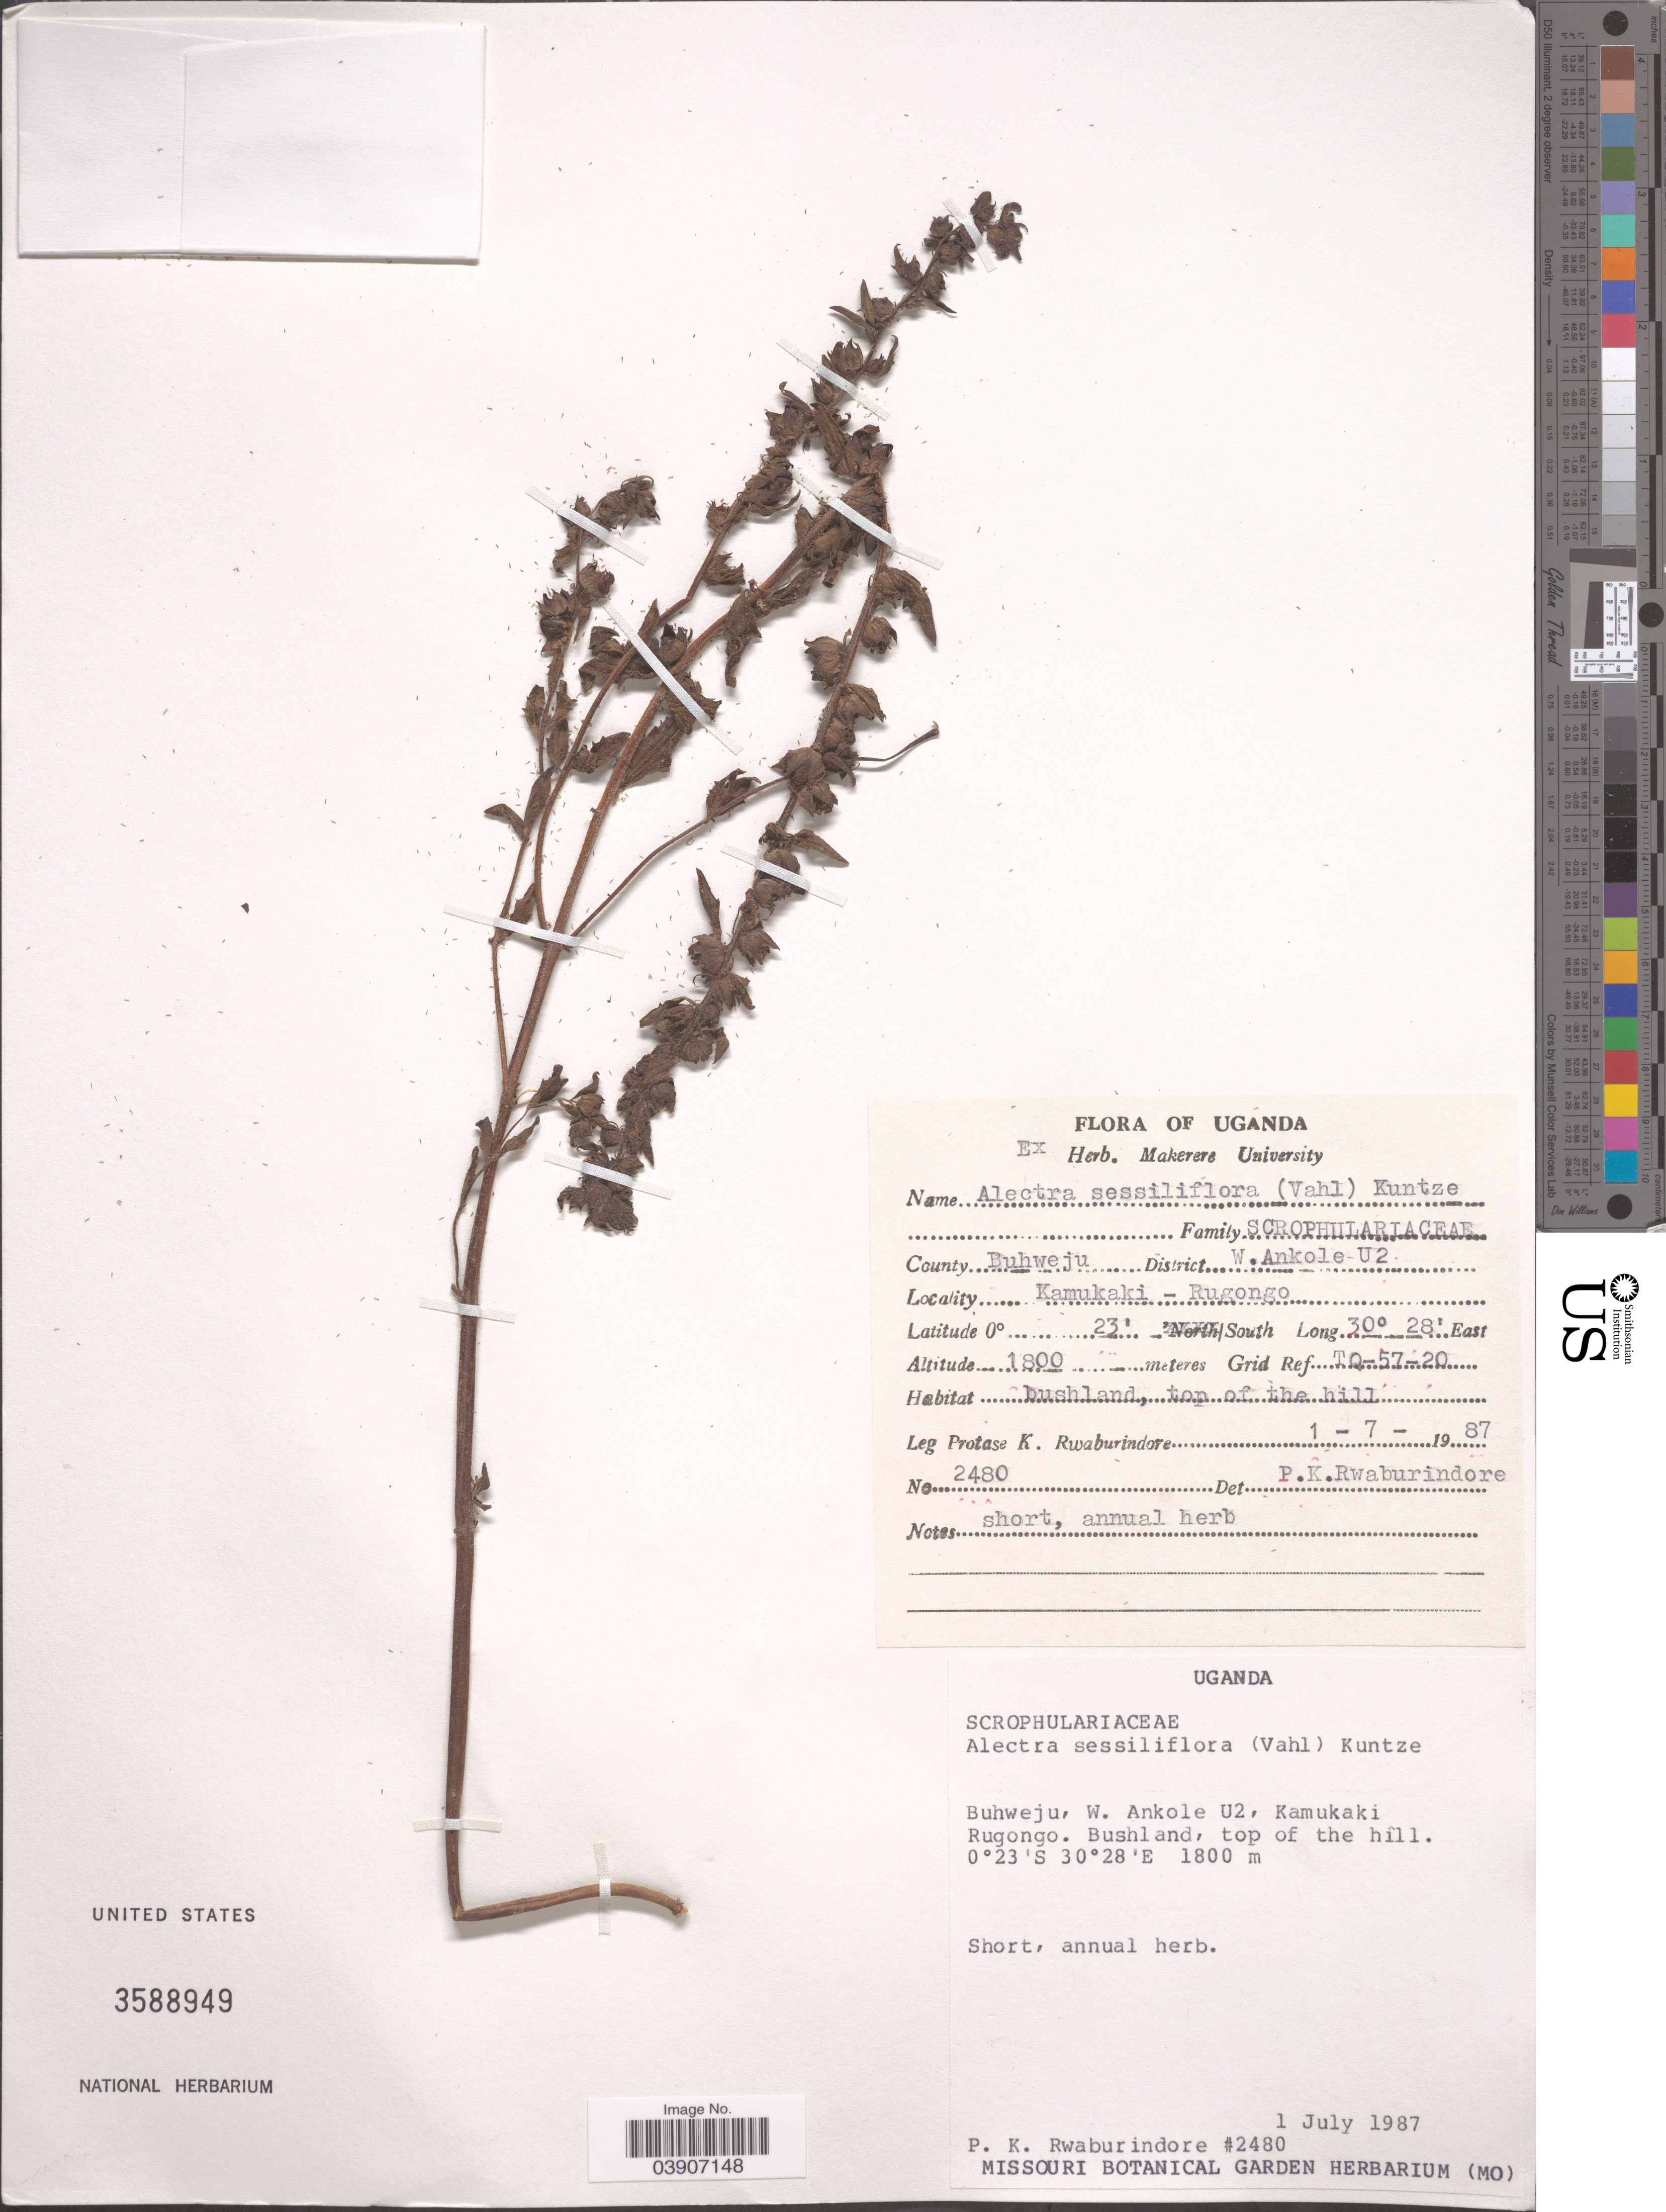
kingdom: Plantae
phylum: Tracheophyta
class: Magnoliopsida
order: Lamiales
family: Orobanchaceae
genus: Alectra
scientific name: Alectra sessiliflora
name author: (Vahl) Kuntze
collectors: P. Rwaburindore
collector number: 2480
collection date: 1987-07-01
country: Uganda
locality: County Buhweja. District W. Ankole U2. Kamukaki - Rugongo. Grid ref. TQ-57-20. Bushland, top of the hill.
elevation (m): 1800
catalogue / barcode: US 3588949